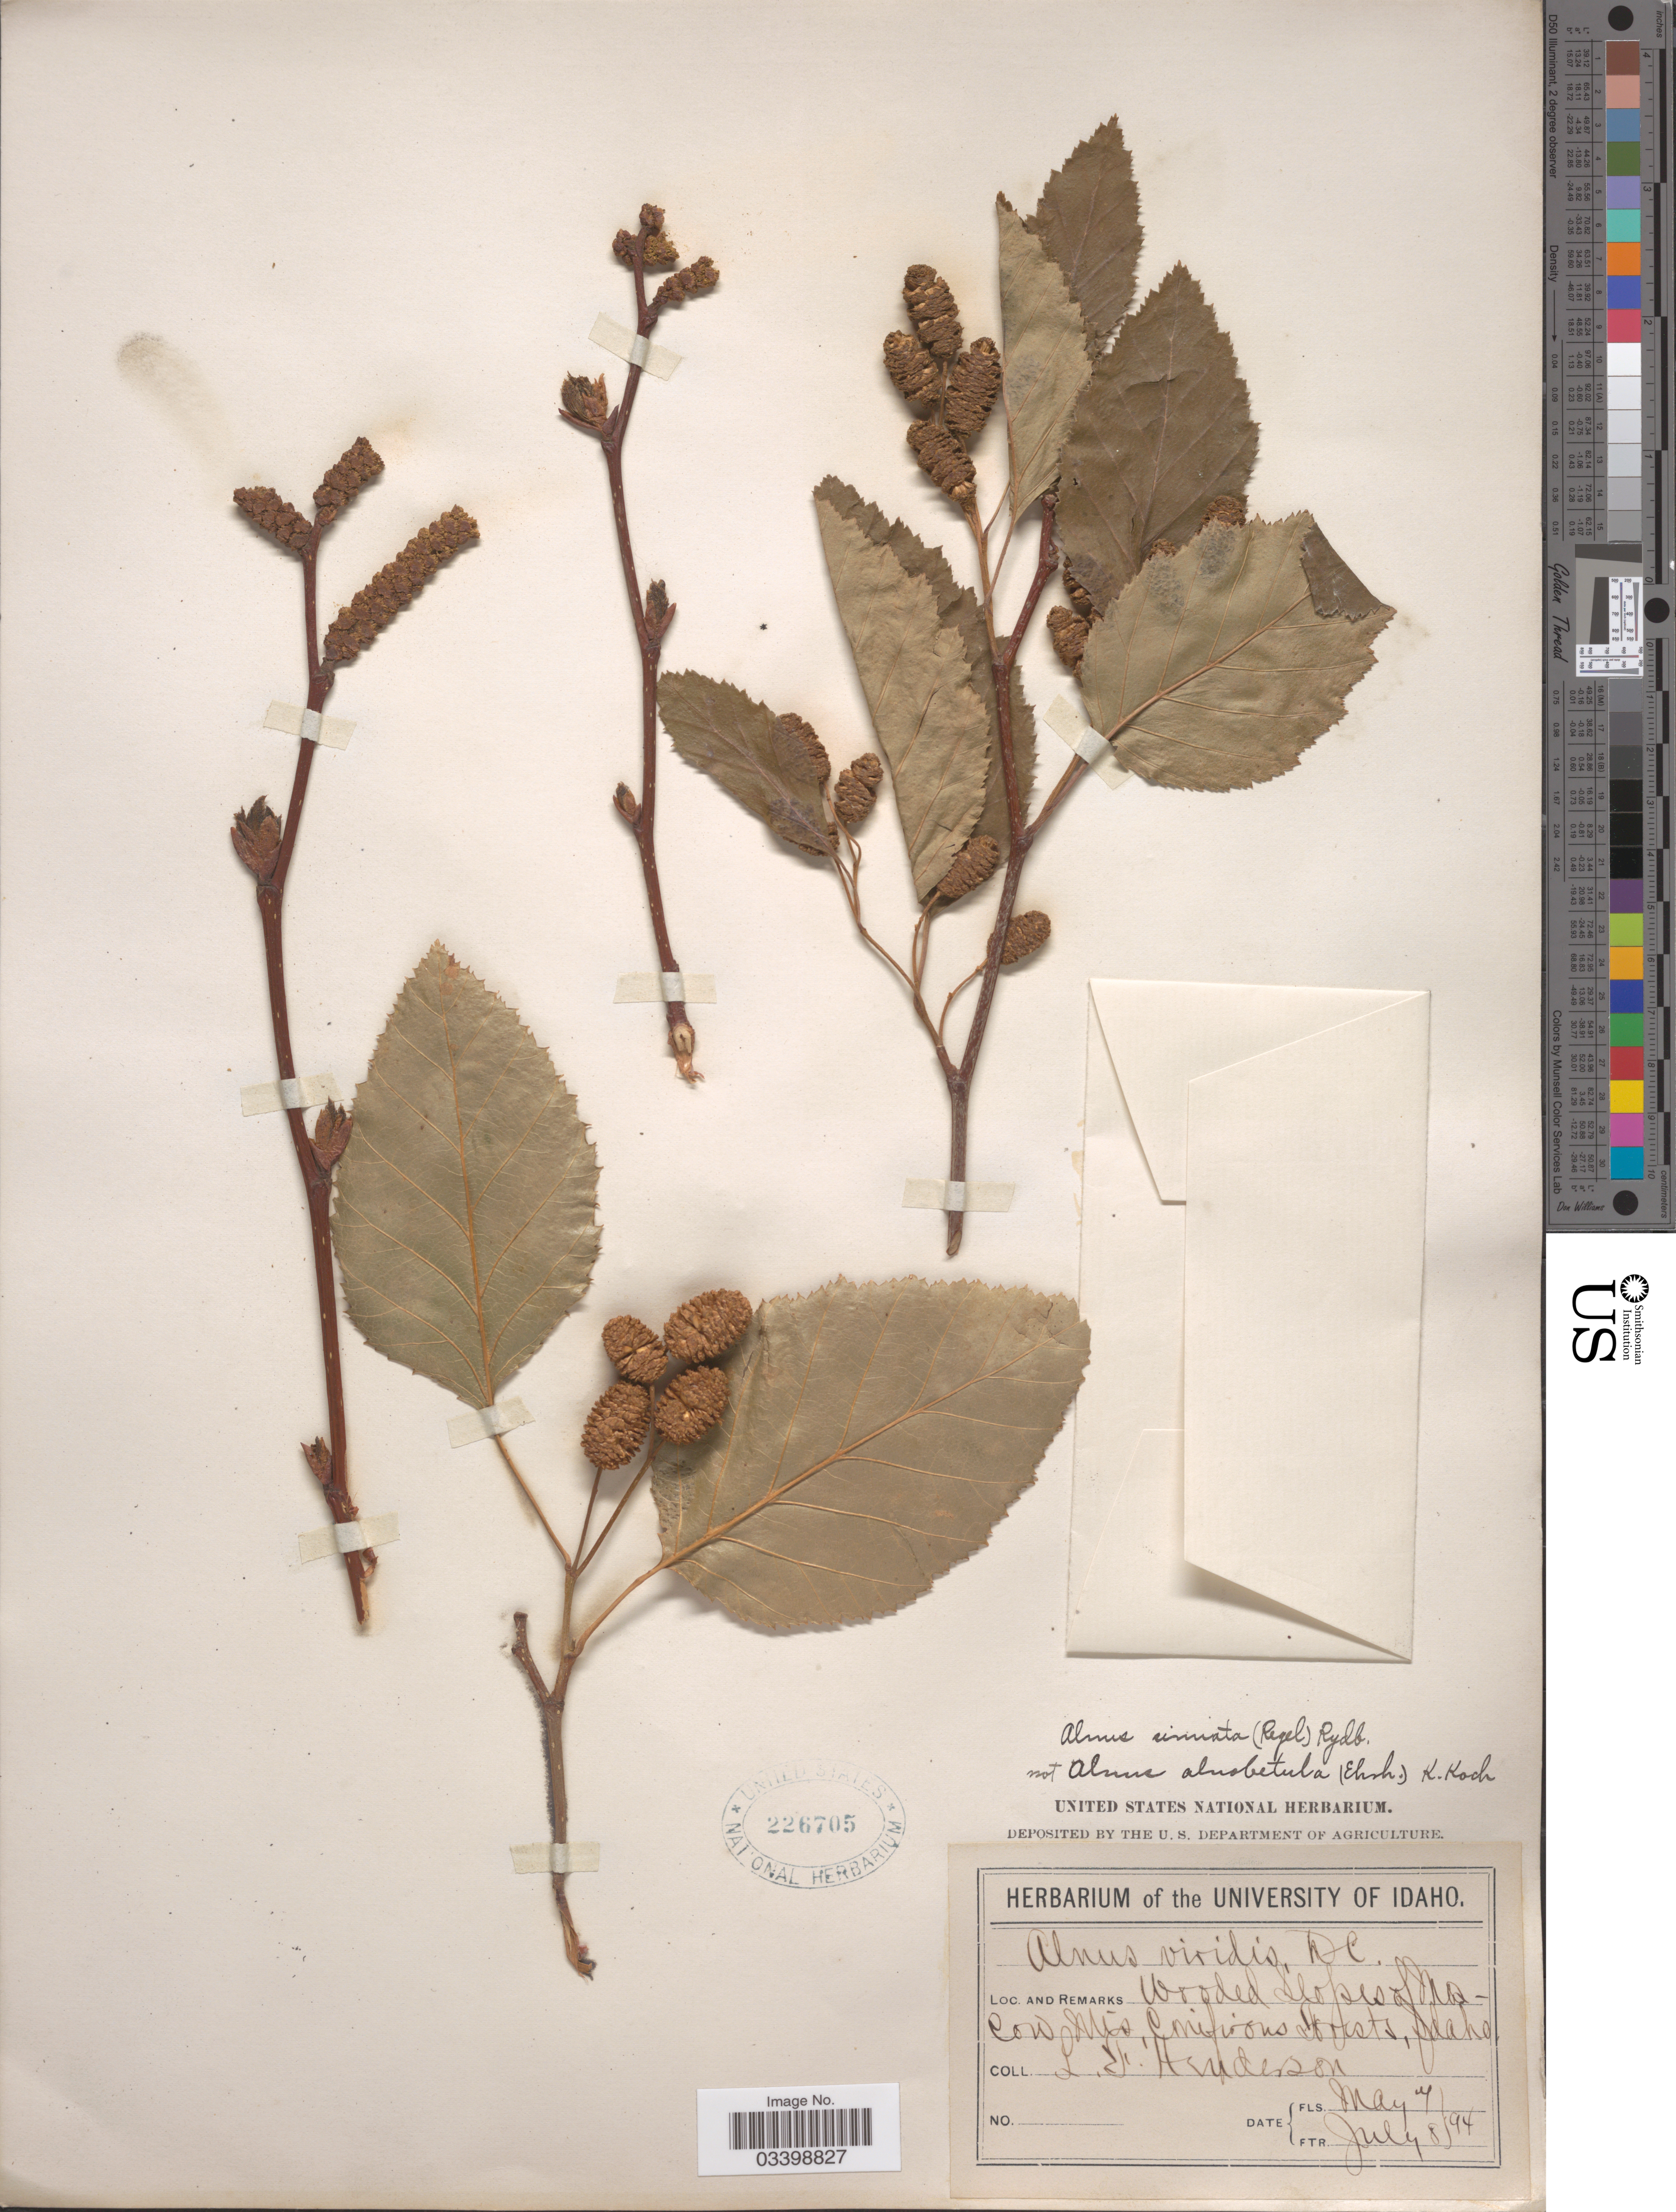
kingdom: Plantae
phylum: Tracheophyta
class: Magnoliopsida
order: Fagales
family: Betulaceae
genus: Alnus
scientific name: Alnus viridis subsp. sinuata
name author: Regel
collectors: L. Henderson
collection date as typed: Transcribed d/m/y: 4/5/94 to 8/7/94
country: United States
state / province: Idaho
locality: Wooded slopes of Moscow Mts, Conifirous Forests.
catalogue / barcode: US 226705